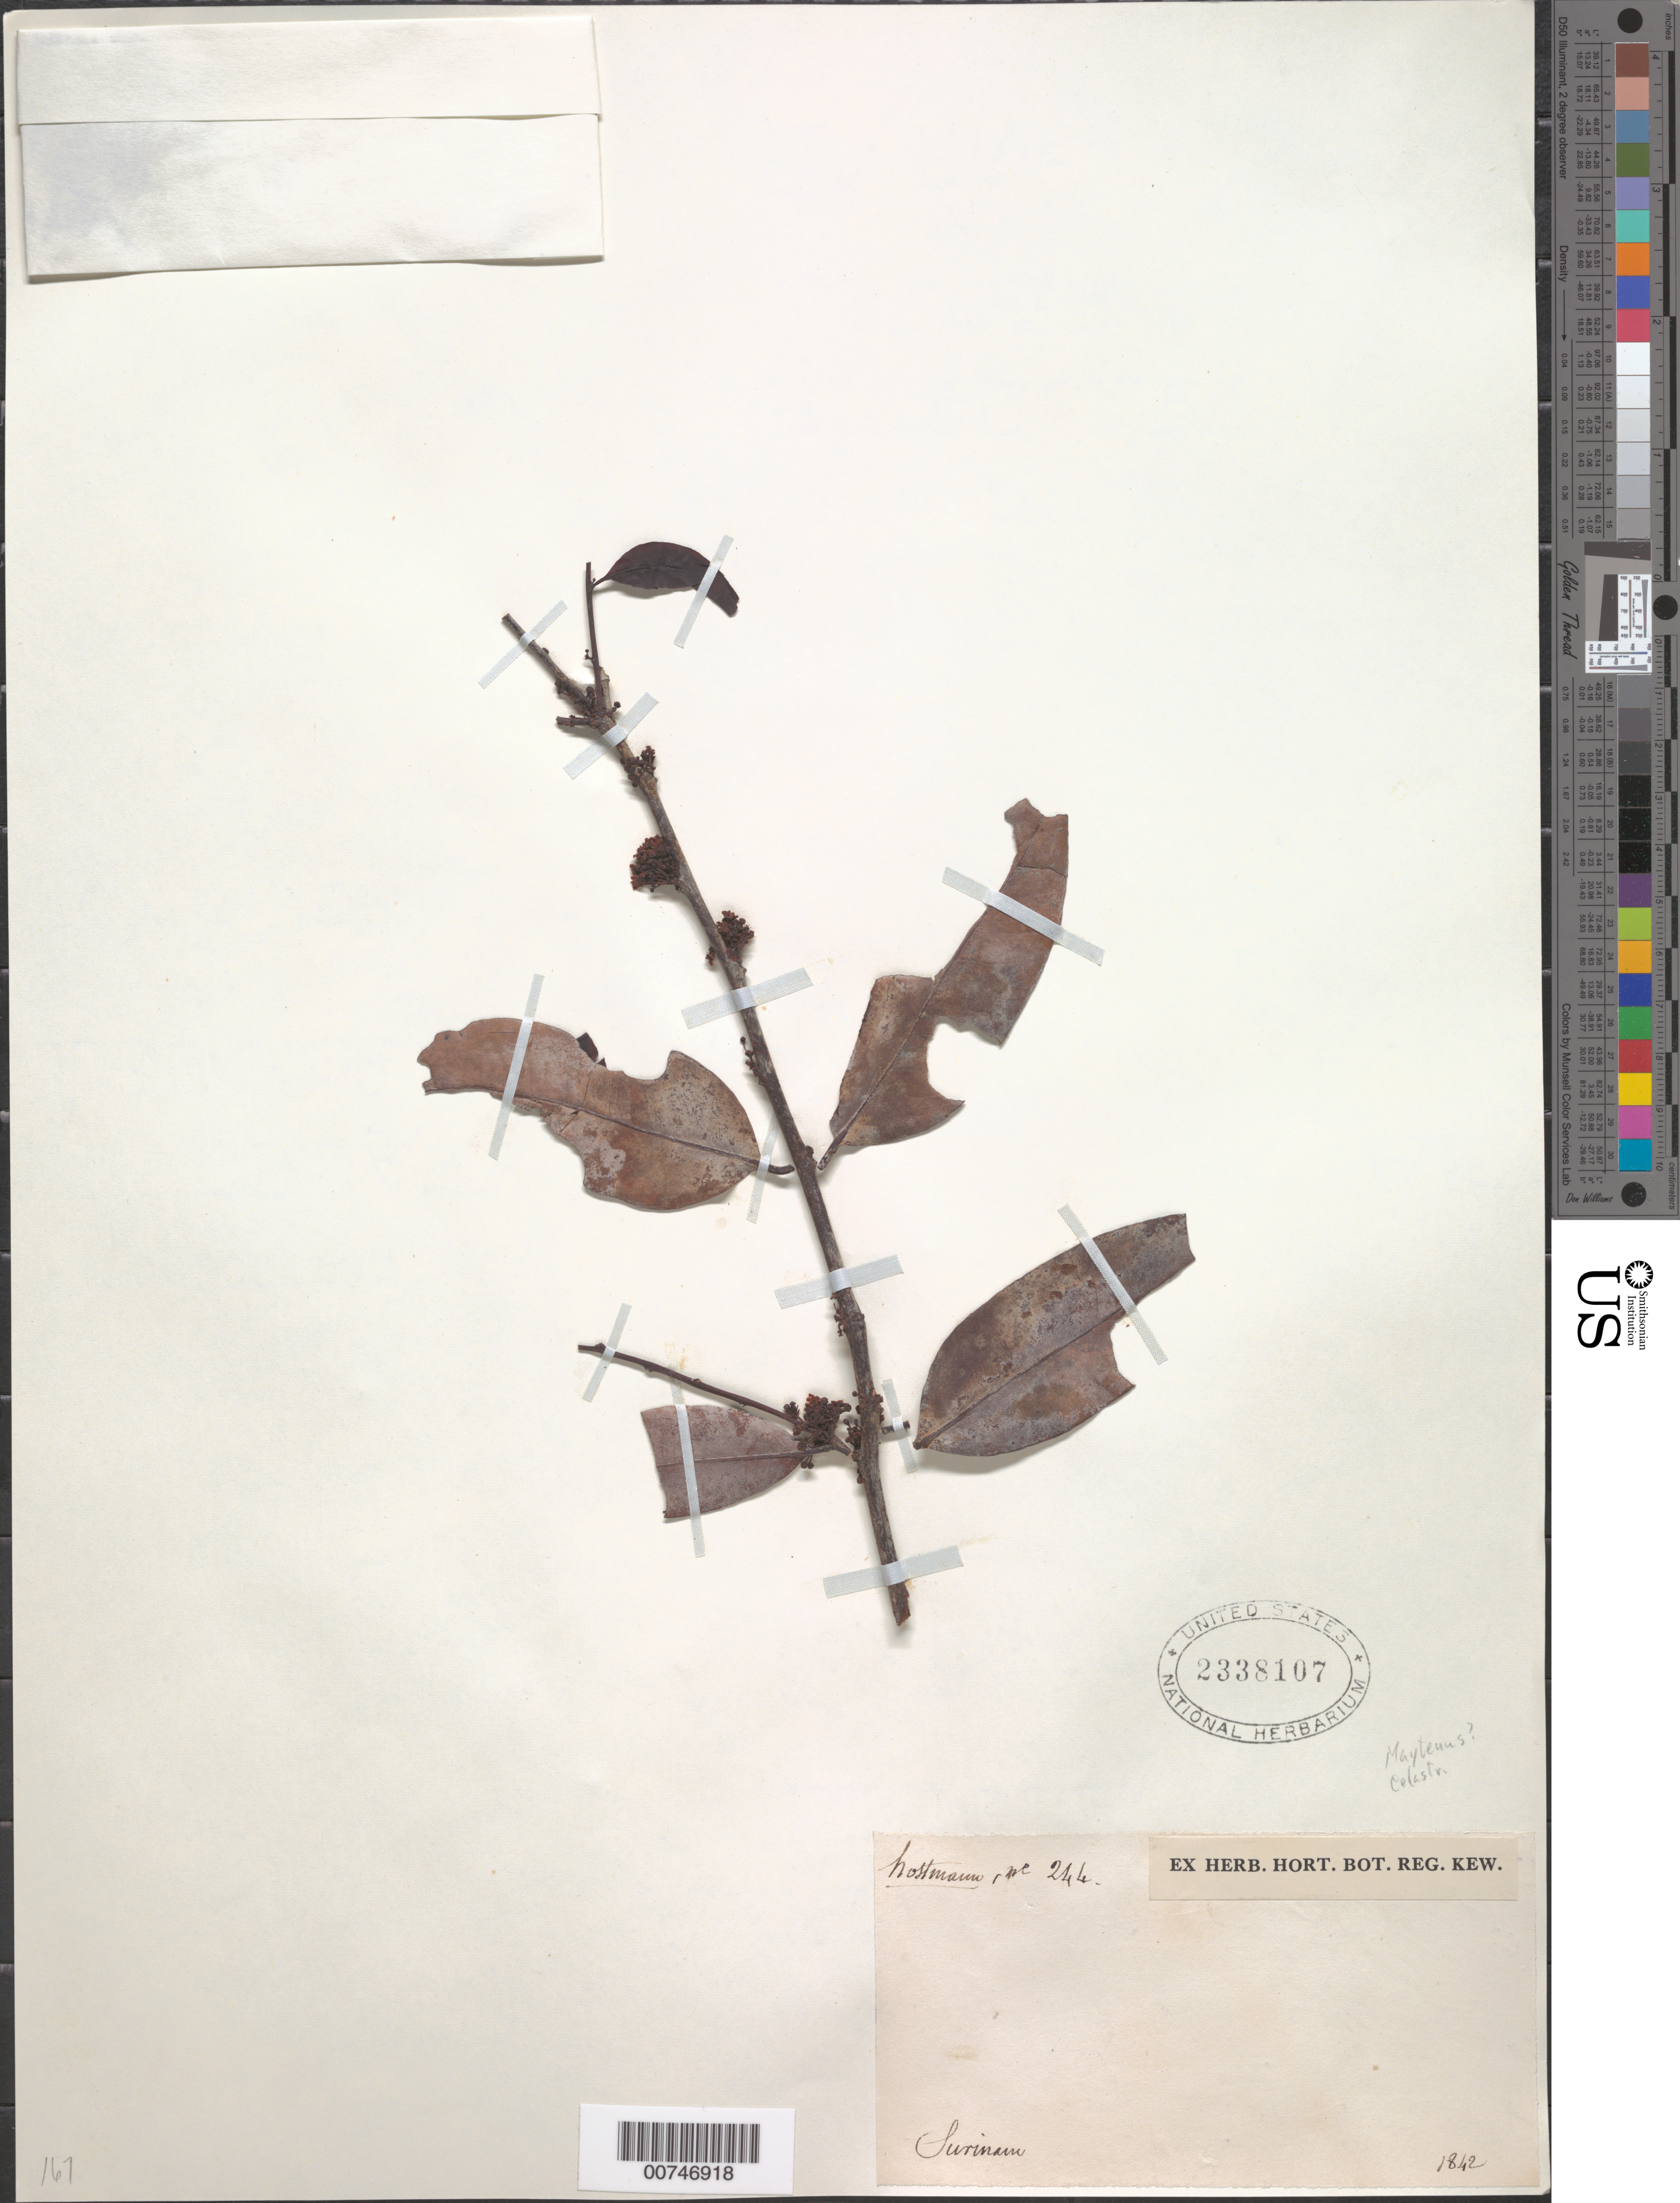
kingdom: Plantae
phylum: Tracheophyta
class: Magnoliopsida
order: Celastrales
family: Celastraceae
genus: Maytenus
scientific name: Maytenus sp.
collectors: F. Hostmann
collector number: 244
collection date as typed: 1842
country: Suriname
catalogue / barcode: US 2338107